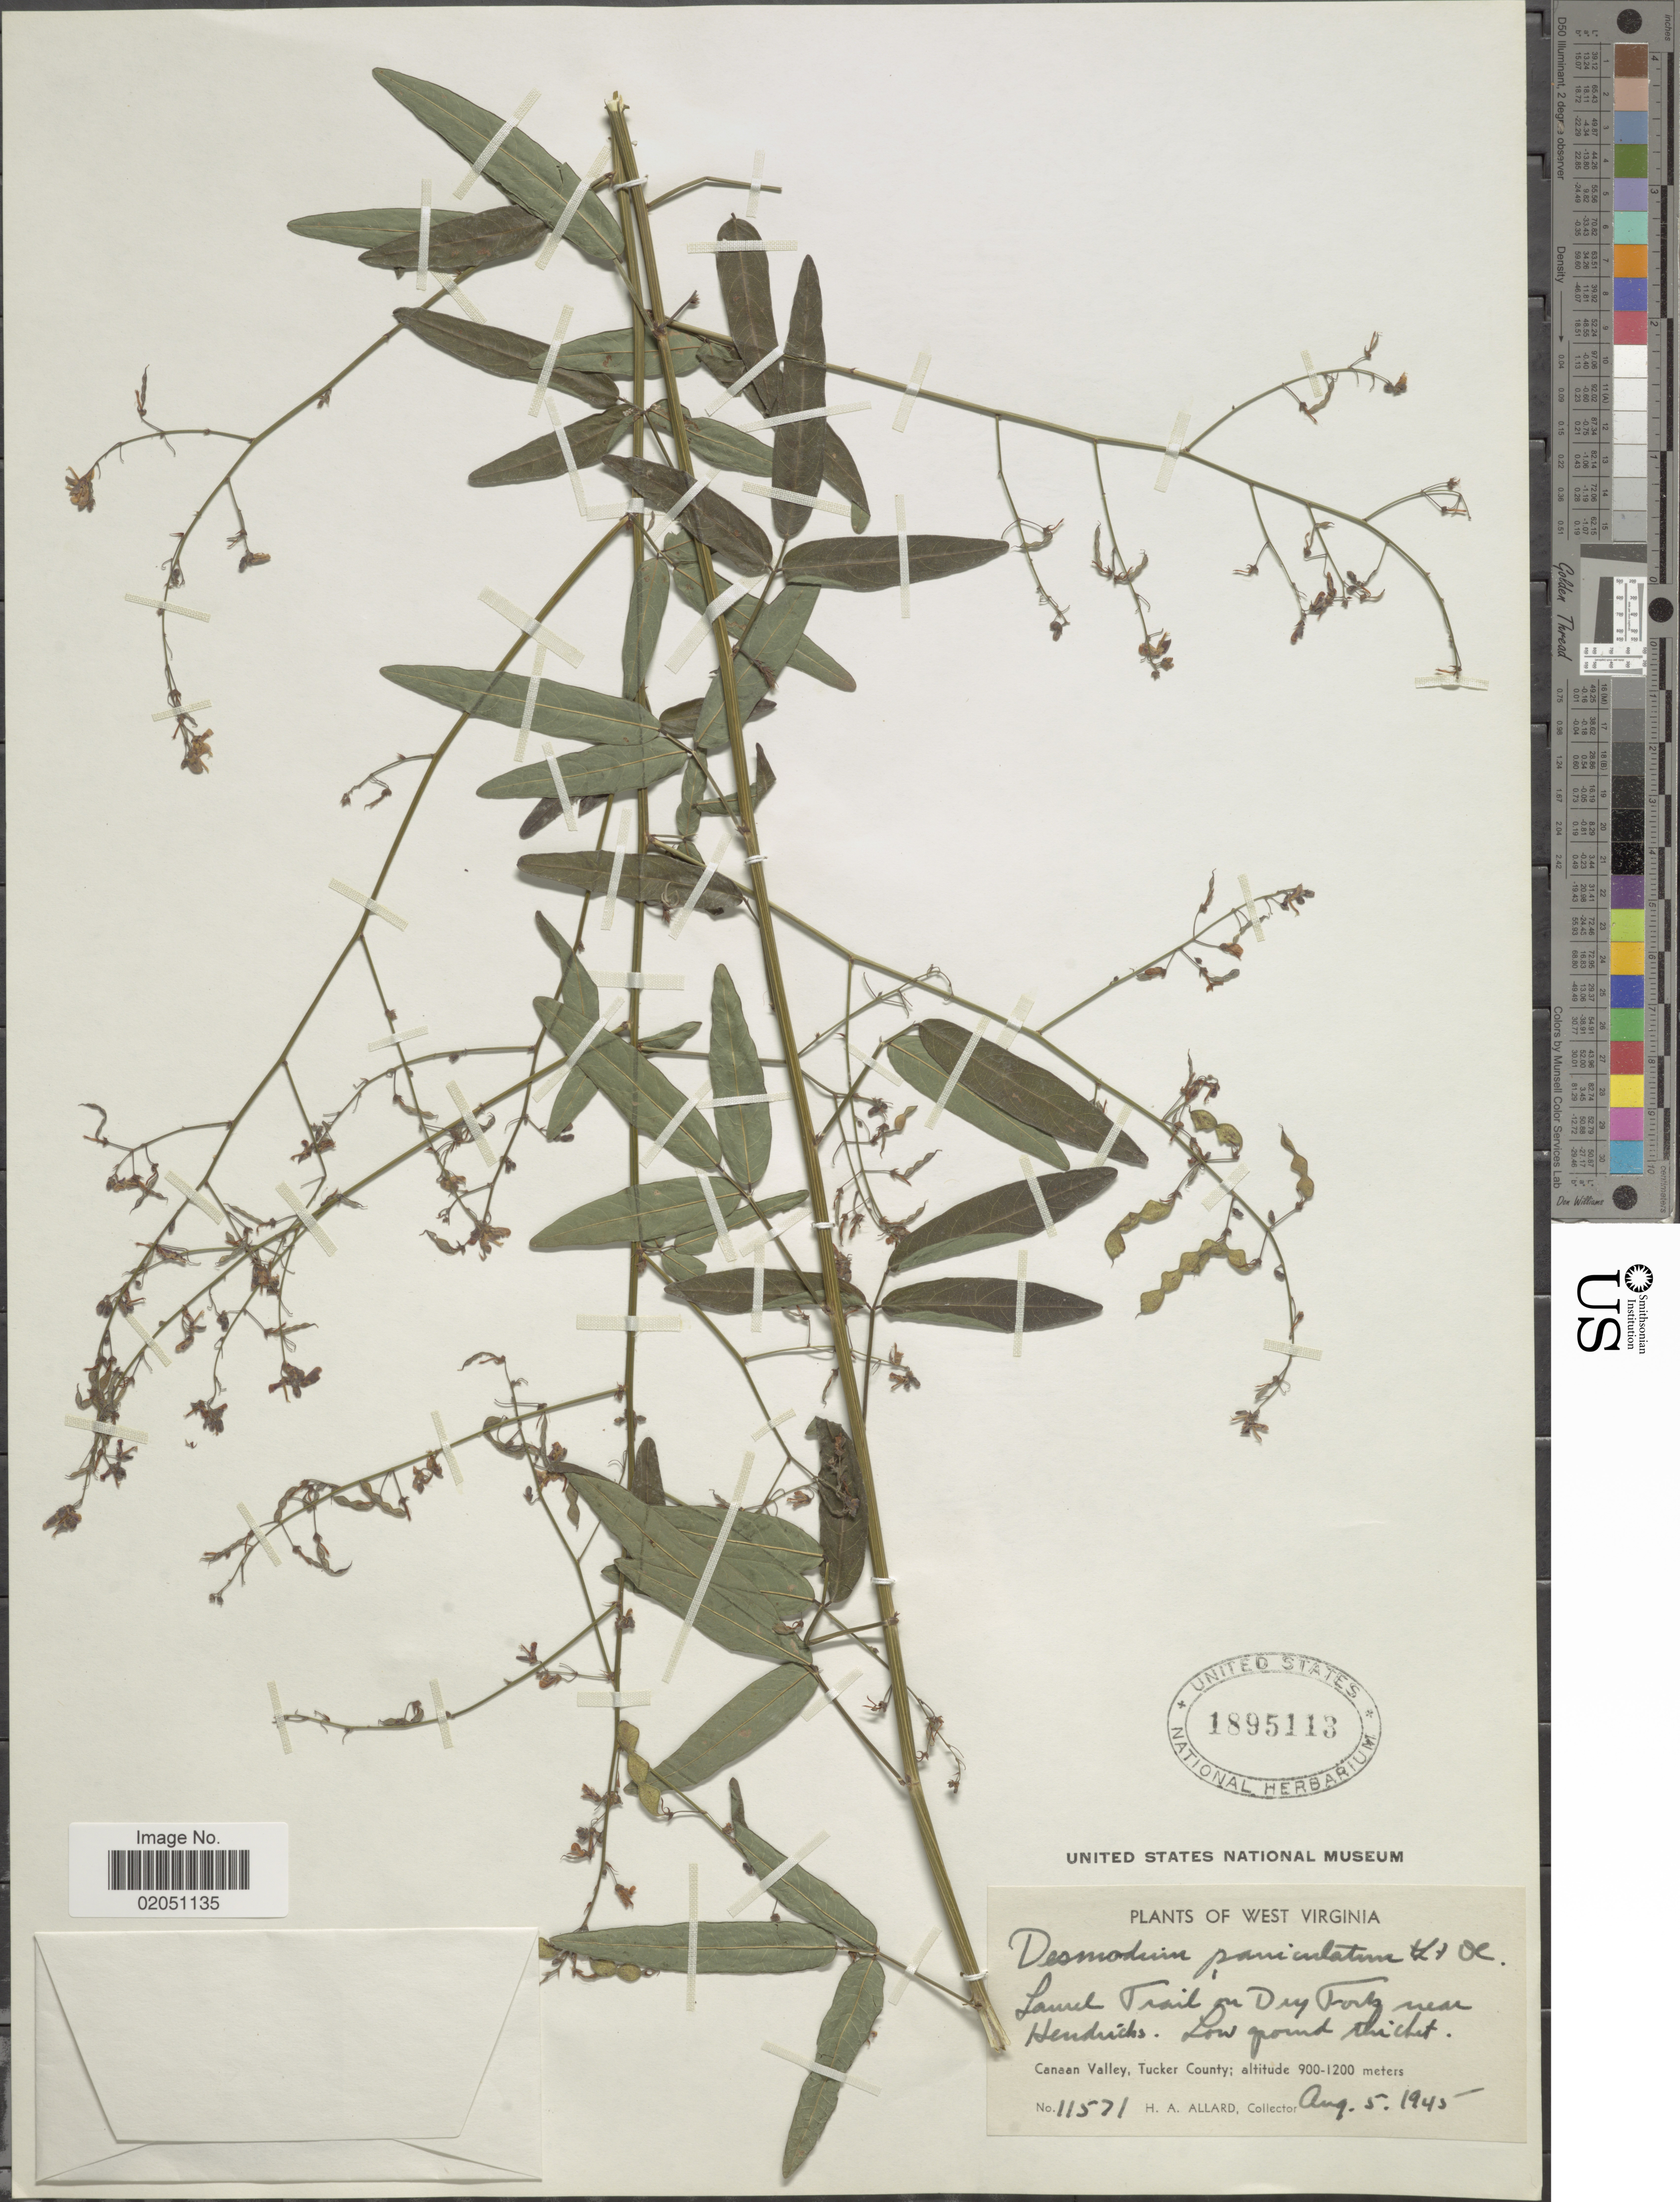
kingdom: Plantae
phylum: Tracheophyta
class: Magnoliopsida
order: Fabales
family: Fabaceae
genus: Desmodium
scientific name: Desmodium paniculatum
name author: (L.) DC.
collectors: H. A. Allard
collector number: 11571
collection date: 1945-08-05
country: United States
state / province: West Virginia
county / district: Tucker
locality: Laurel Trail on Dry Fork near Hendricks. Low ground thicket, Canaan Valley, Tucker County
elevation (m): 900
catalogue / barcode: US 1895113